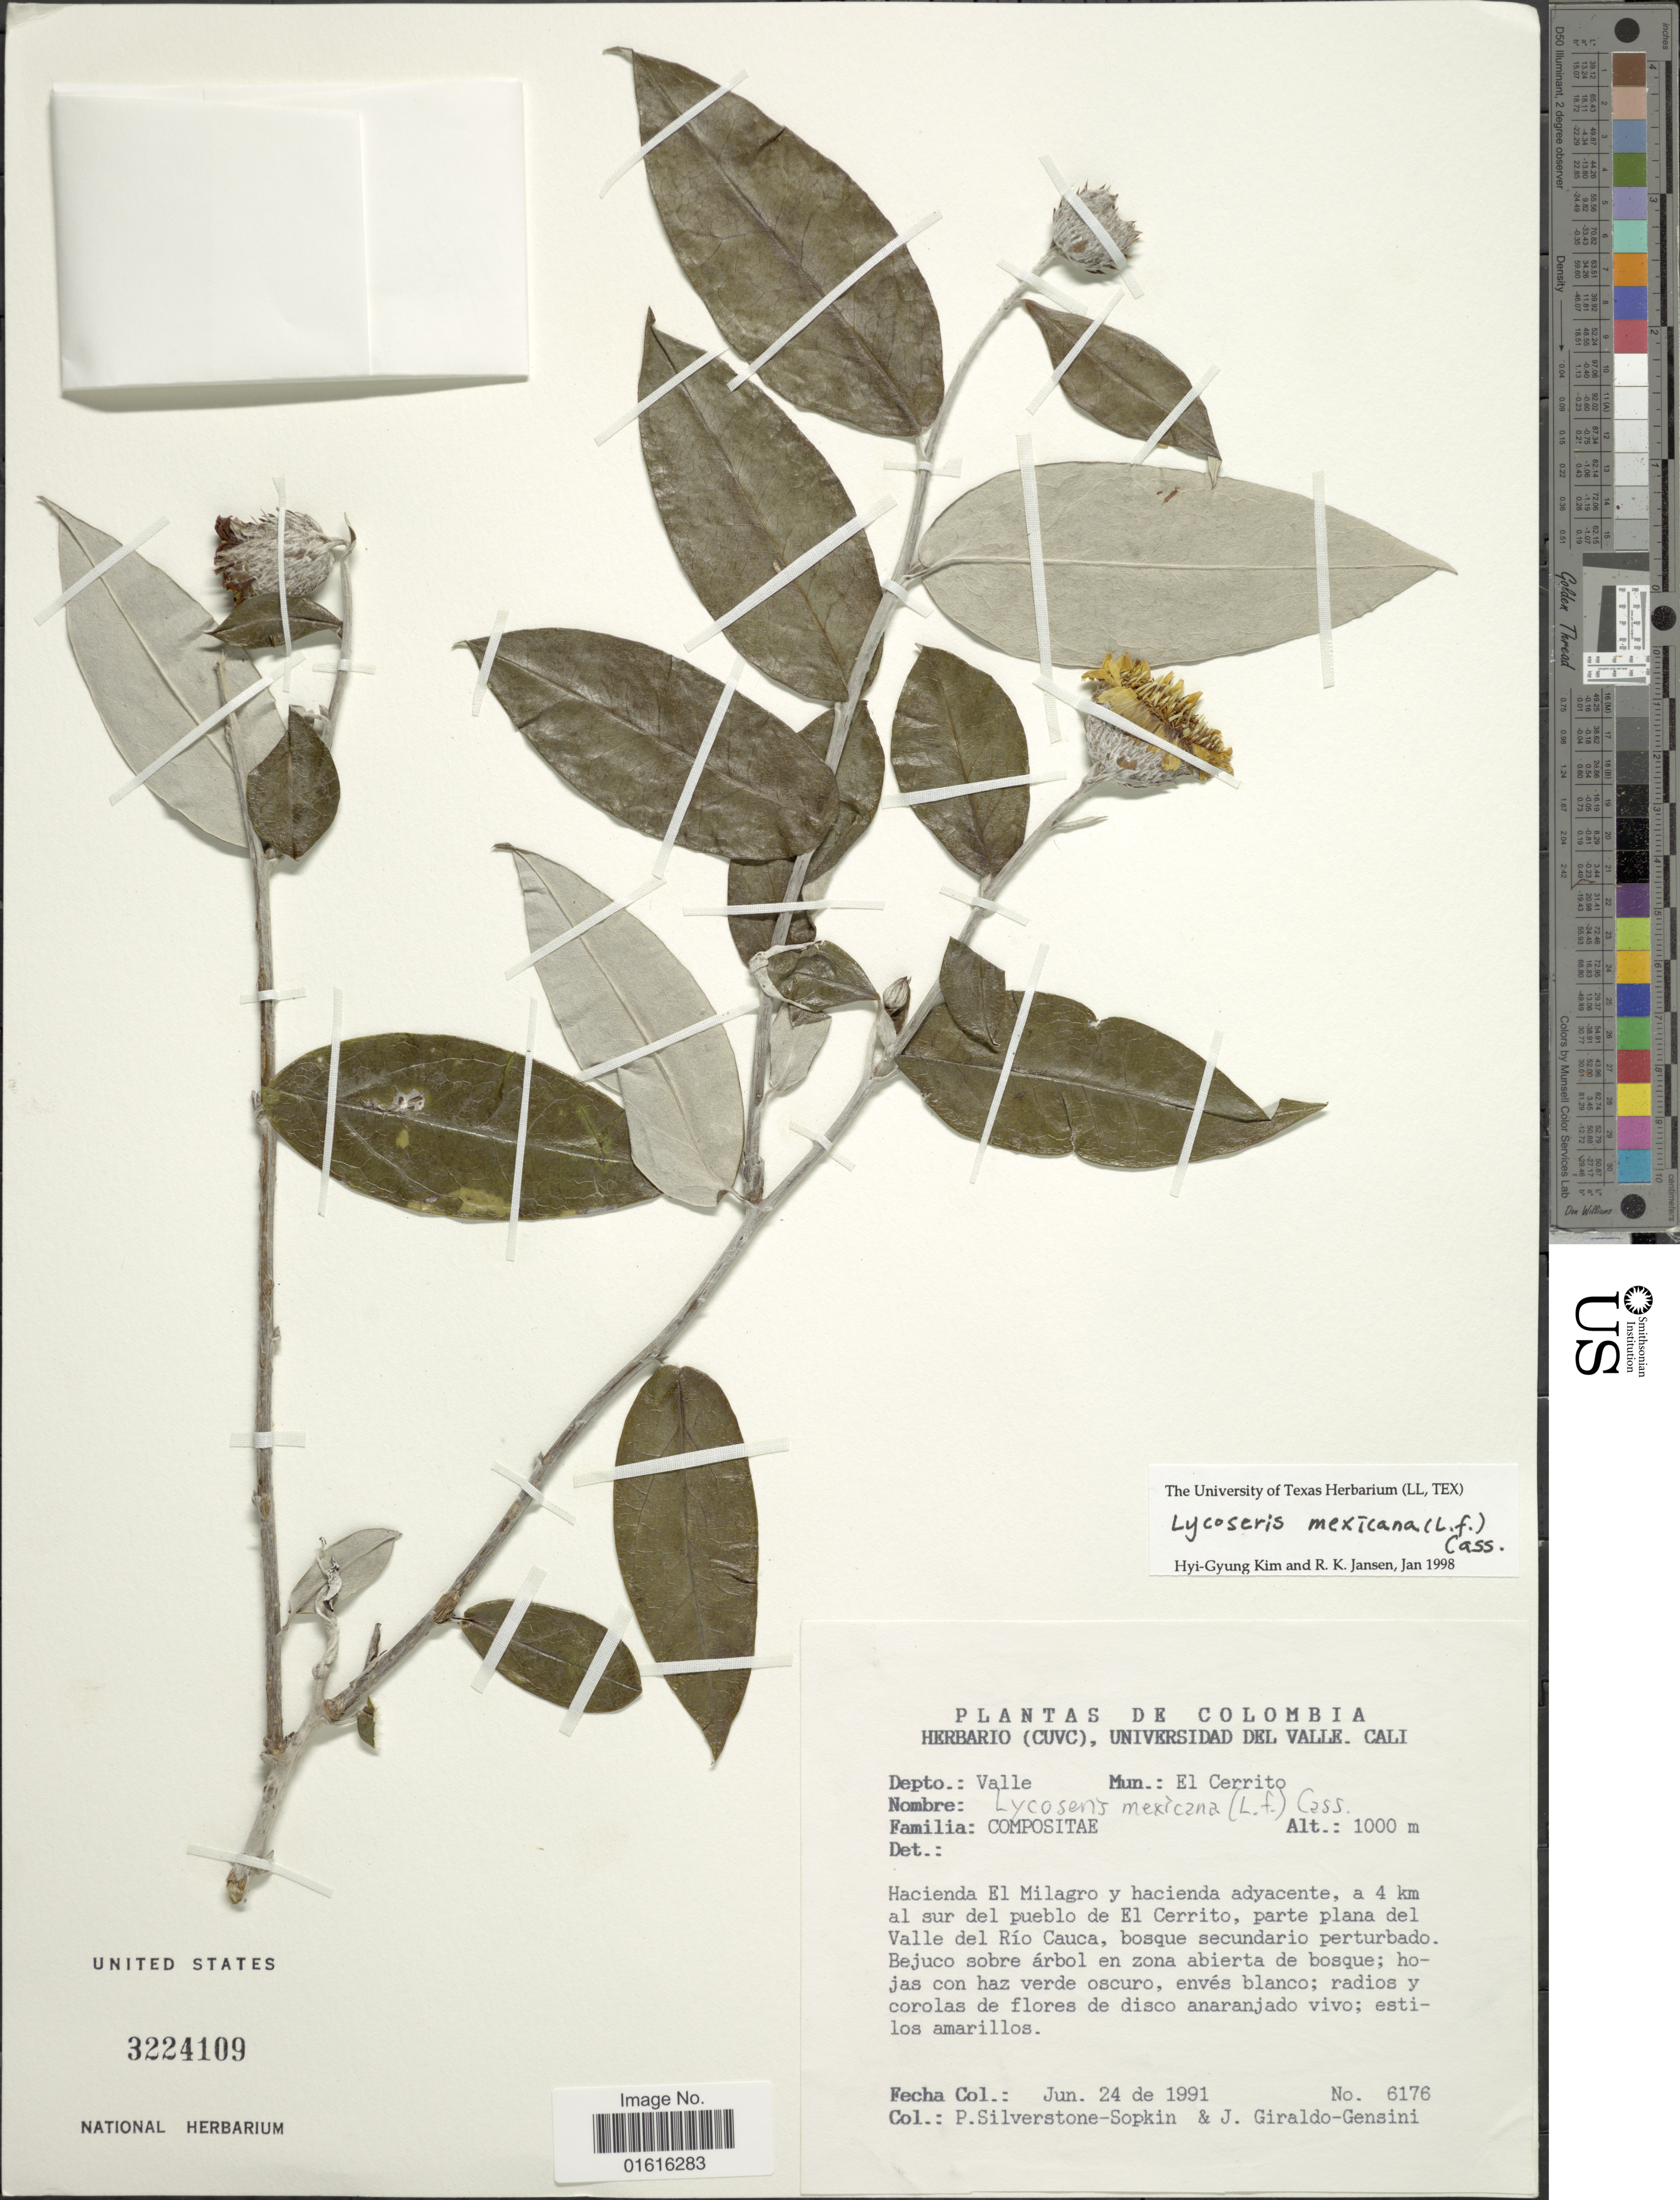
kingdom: Plantae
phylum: Tracheophyta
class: Magnoliopsida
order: Asterales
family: Asteraceae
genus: Lycoseris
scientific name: Lycoseris mexicana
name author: (L. f.) Cass.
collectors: P. A. Silverstone-Sopkin & J. Giraldo-Gensini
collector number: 6176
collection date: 1991-06-24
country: Colombia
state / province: Valle del Cauca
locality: Depto.: Valle. Mun.: El Cerrito. Hacienda El Milagro y hacienda adyacente, a 4 km al sur del pueblo de El Cerrito, parte plana del Valle del Río Cauca, bosque secundario perturbado.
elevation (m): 1000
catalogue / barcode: US 3224109